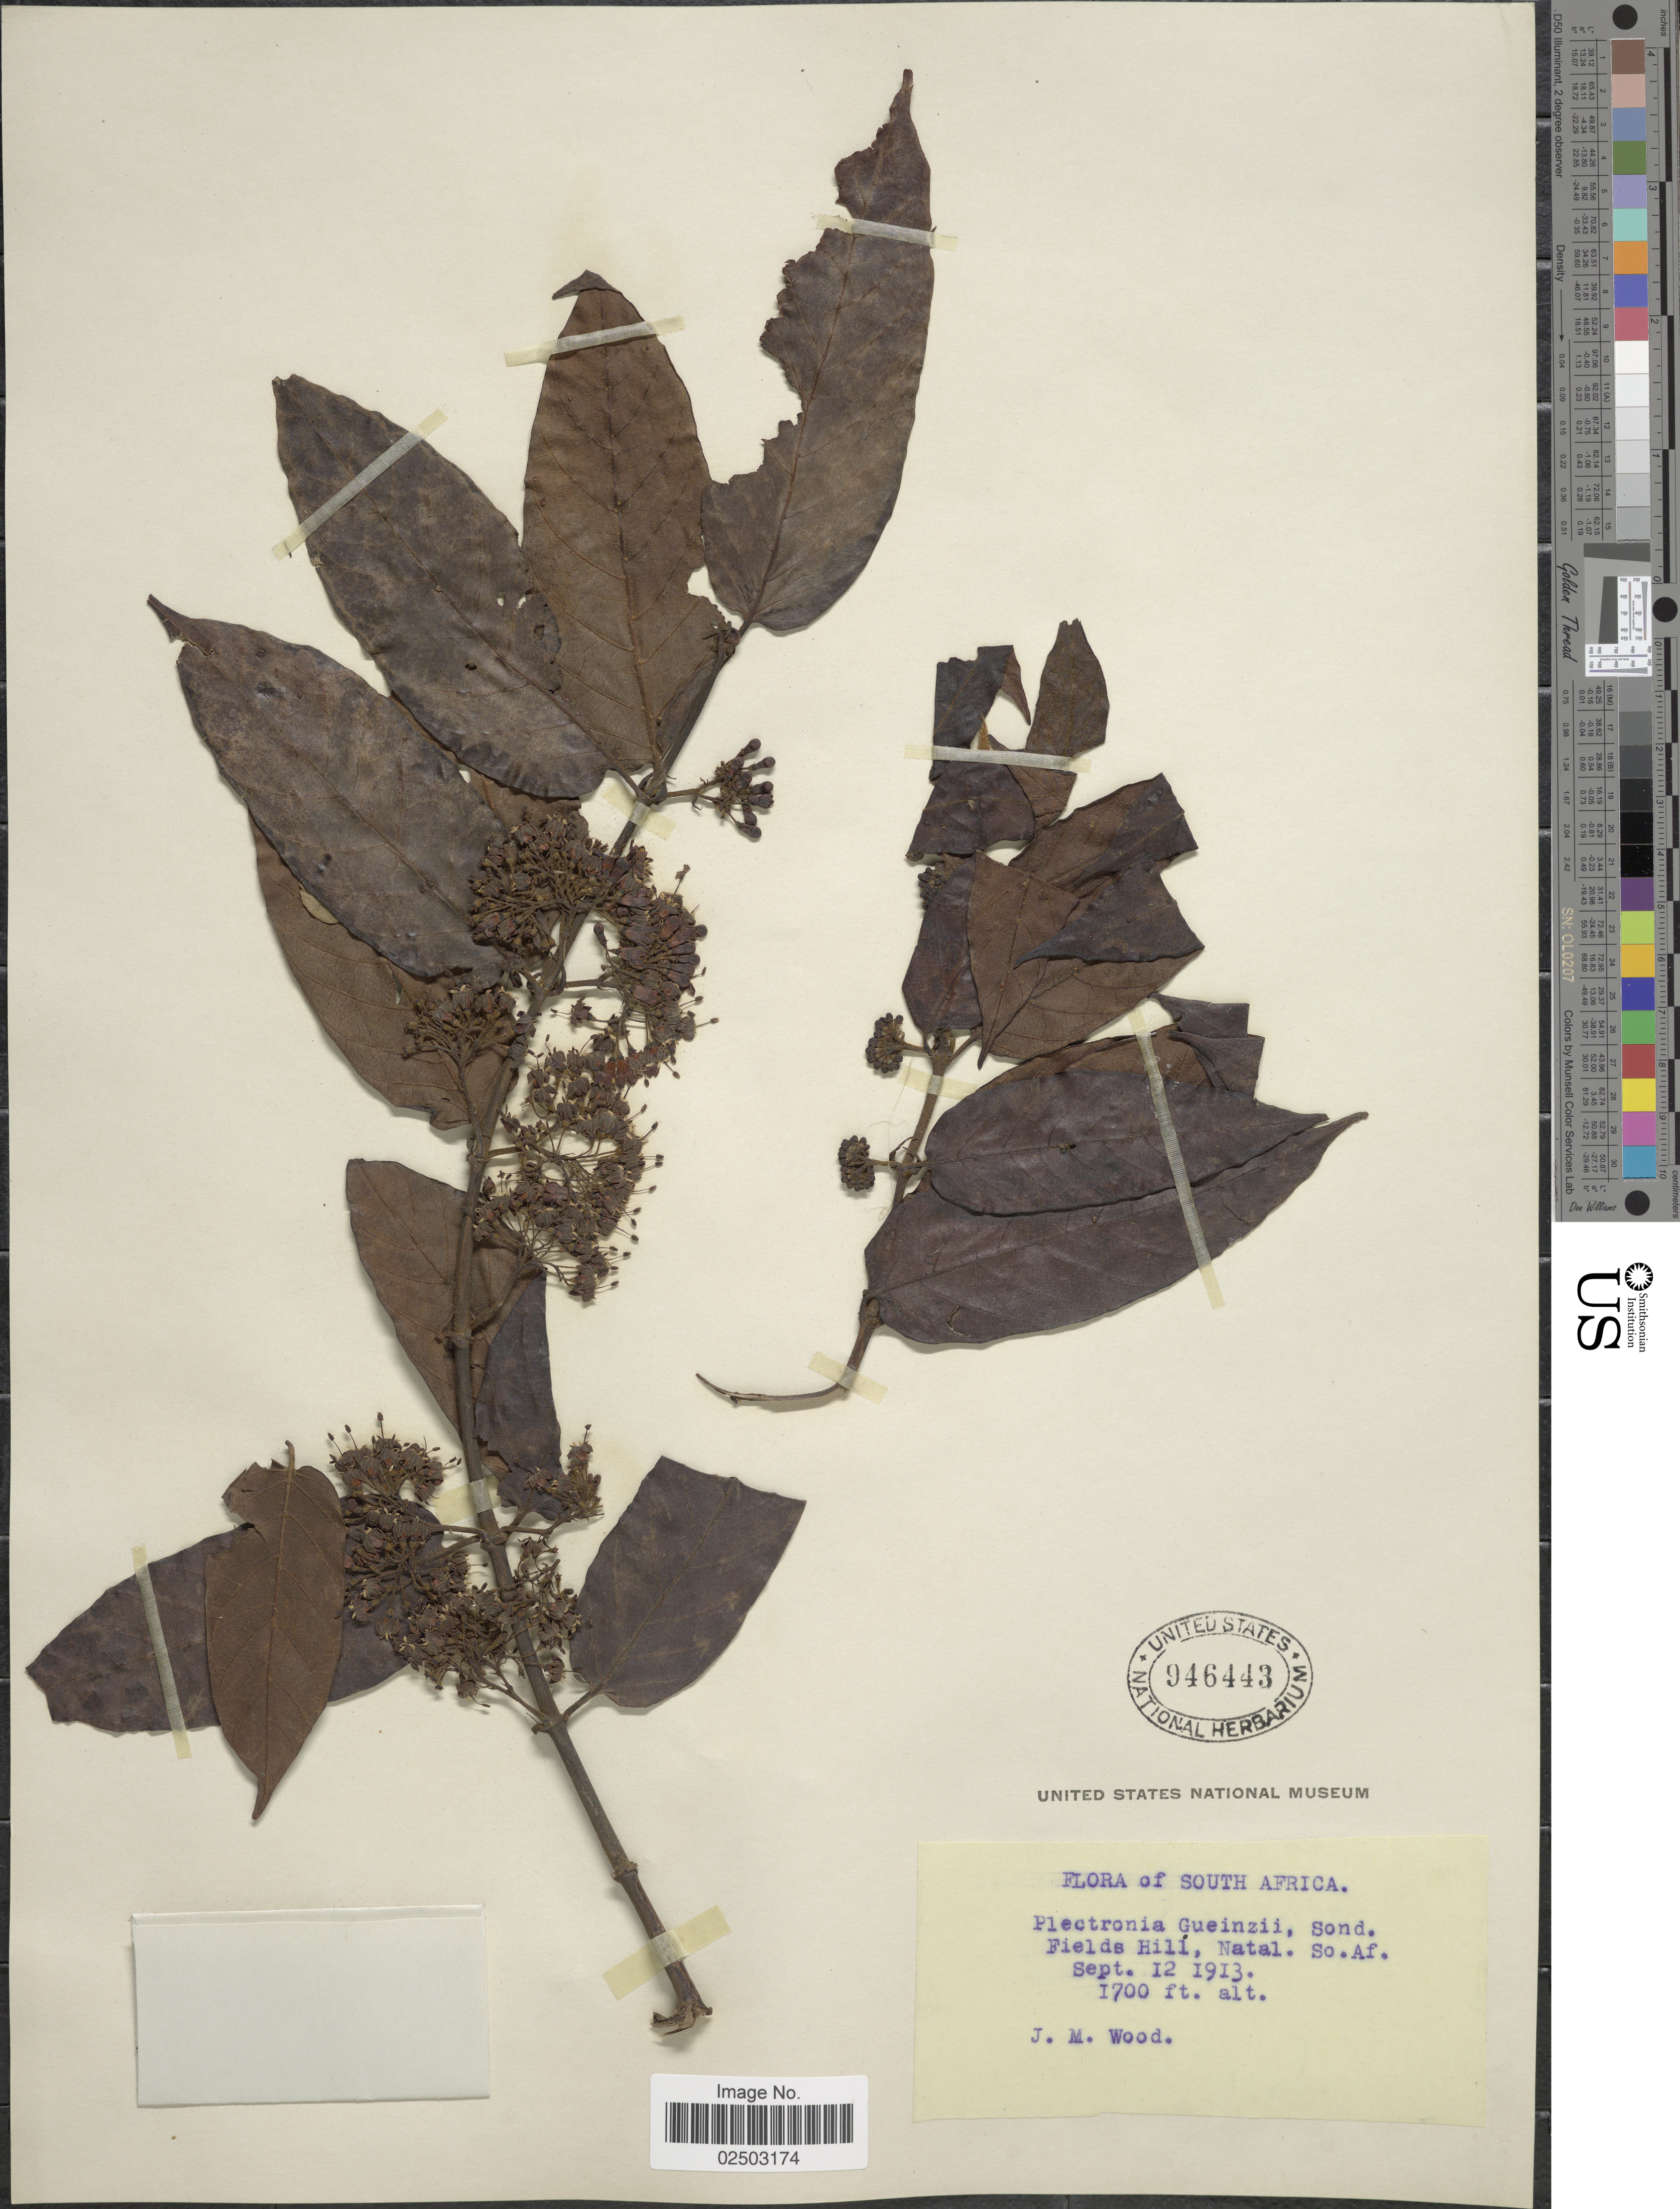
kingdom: Plantae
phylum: Tracheophyta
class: Magnoliopsida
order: Gentianales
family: Rubiaceae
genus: Canthium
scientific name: Canthium gueinzii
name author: Sond.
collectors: J. M. Wood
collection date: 1913-09-12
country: South Africa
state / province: KwaZulu-Natal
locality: Fields Hill, Natal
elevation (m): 518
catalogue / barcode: US 946443